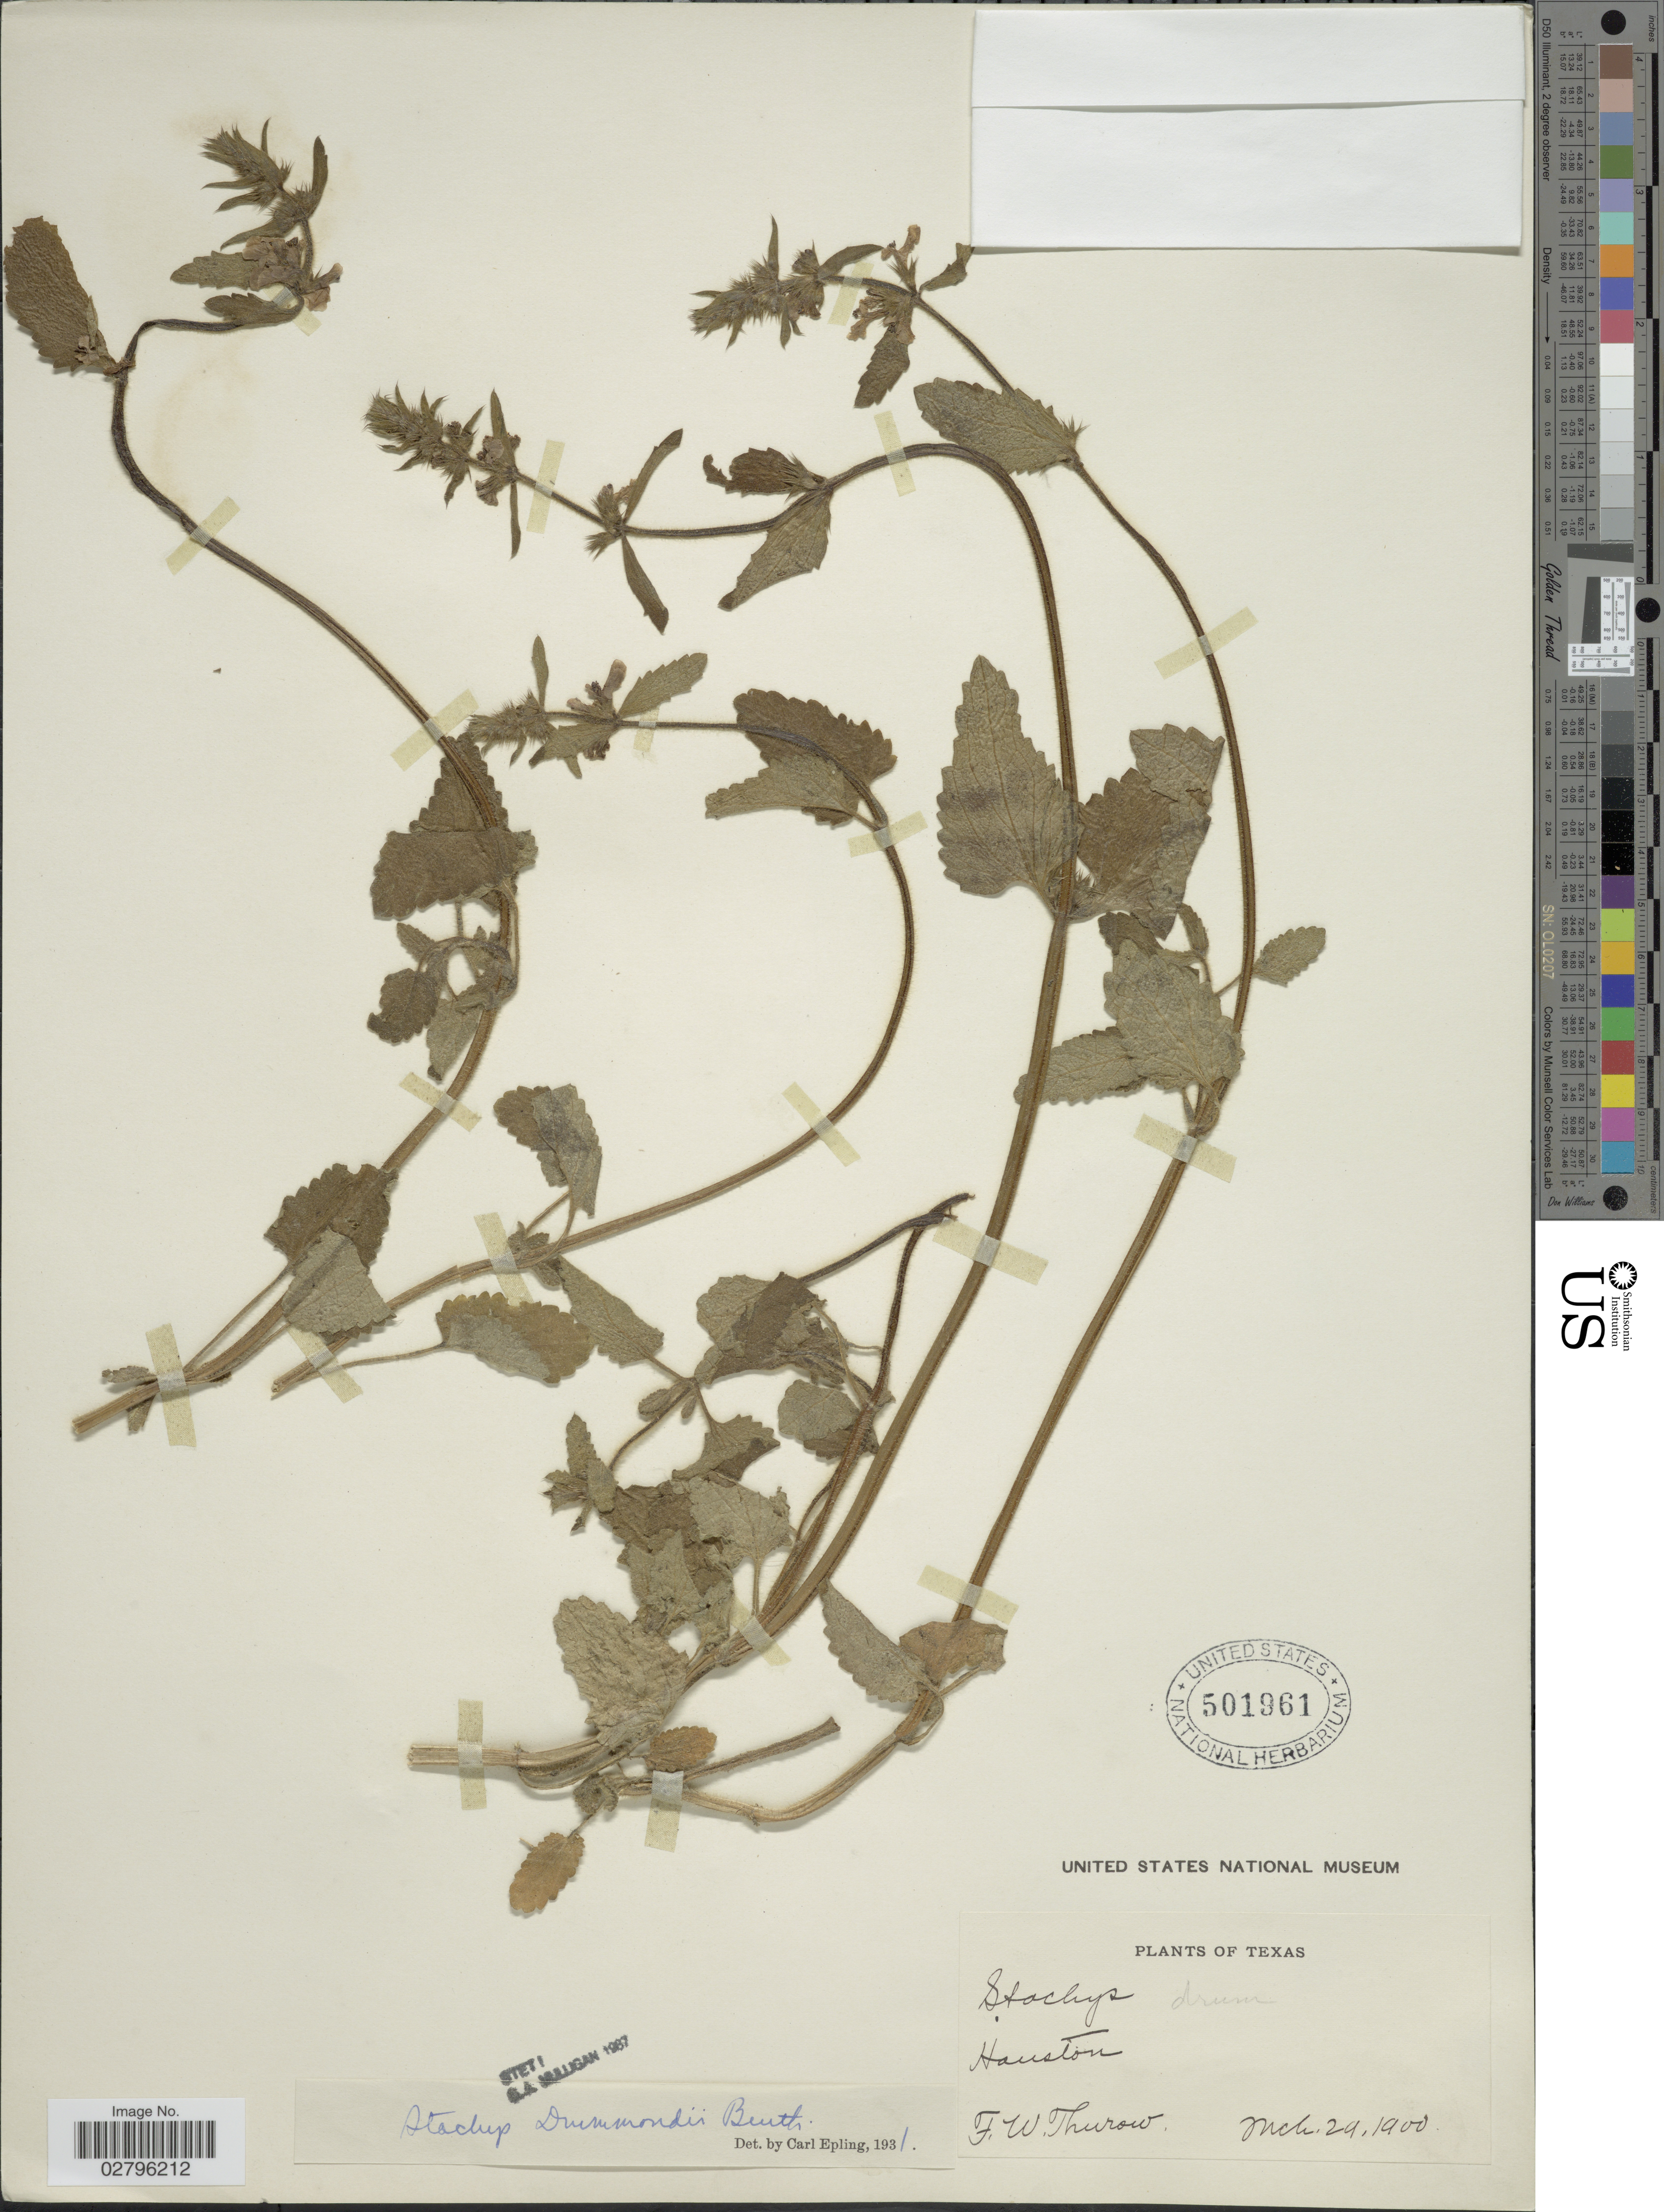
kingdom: Plantae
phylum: Tracheophyta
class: Magnoliopsida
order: Lamiales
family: Lamiaceae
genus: Stachys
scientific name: Stachys drummondii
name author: Benth.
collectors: F. W. Thurow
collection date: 1900-03-29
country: United States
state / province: Texas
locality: Houston.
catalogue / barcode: US 501961